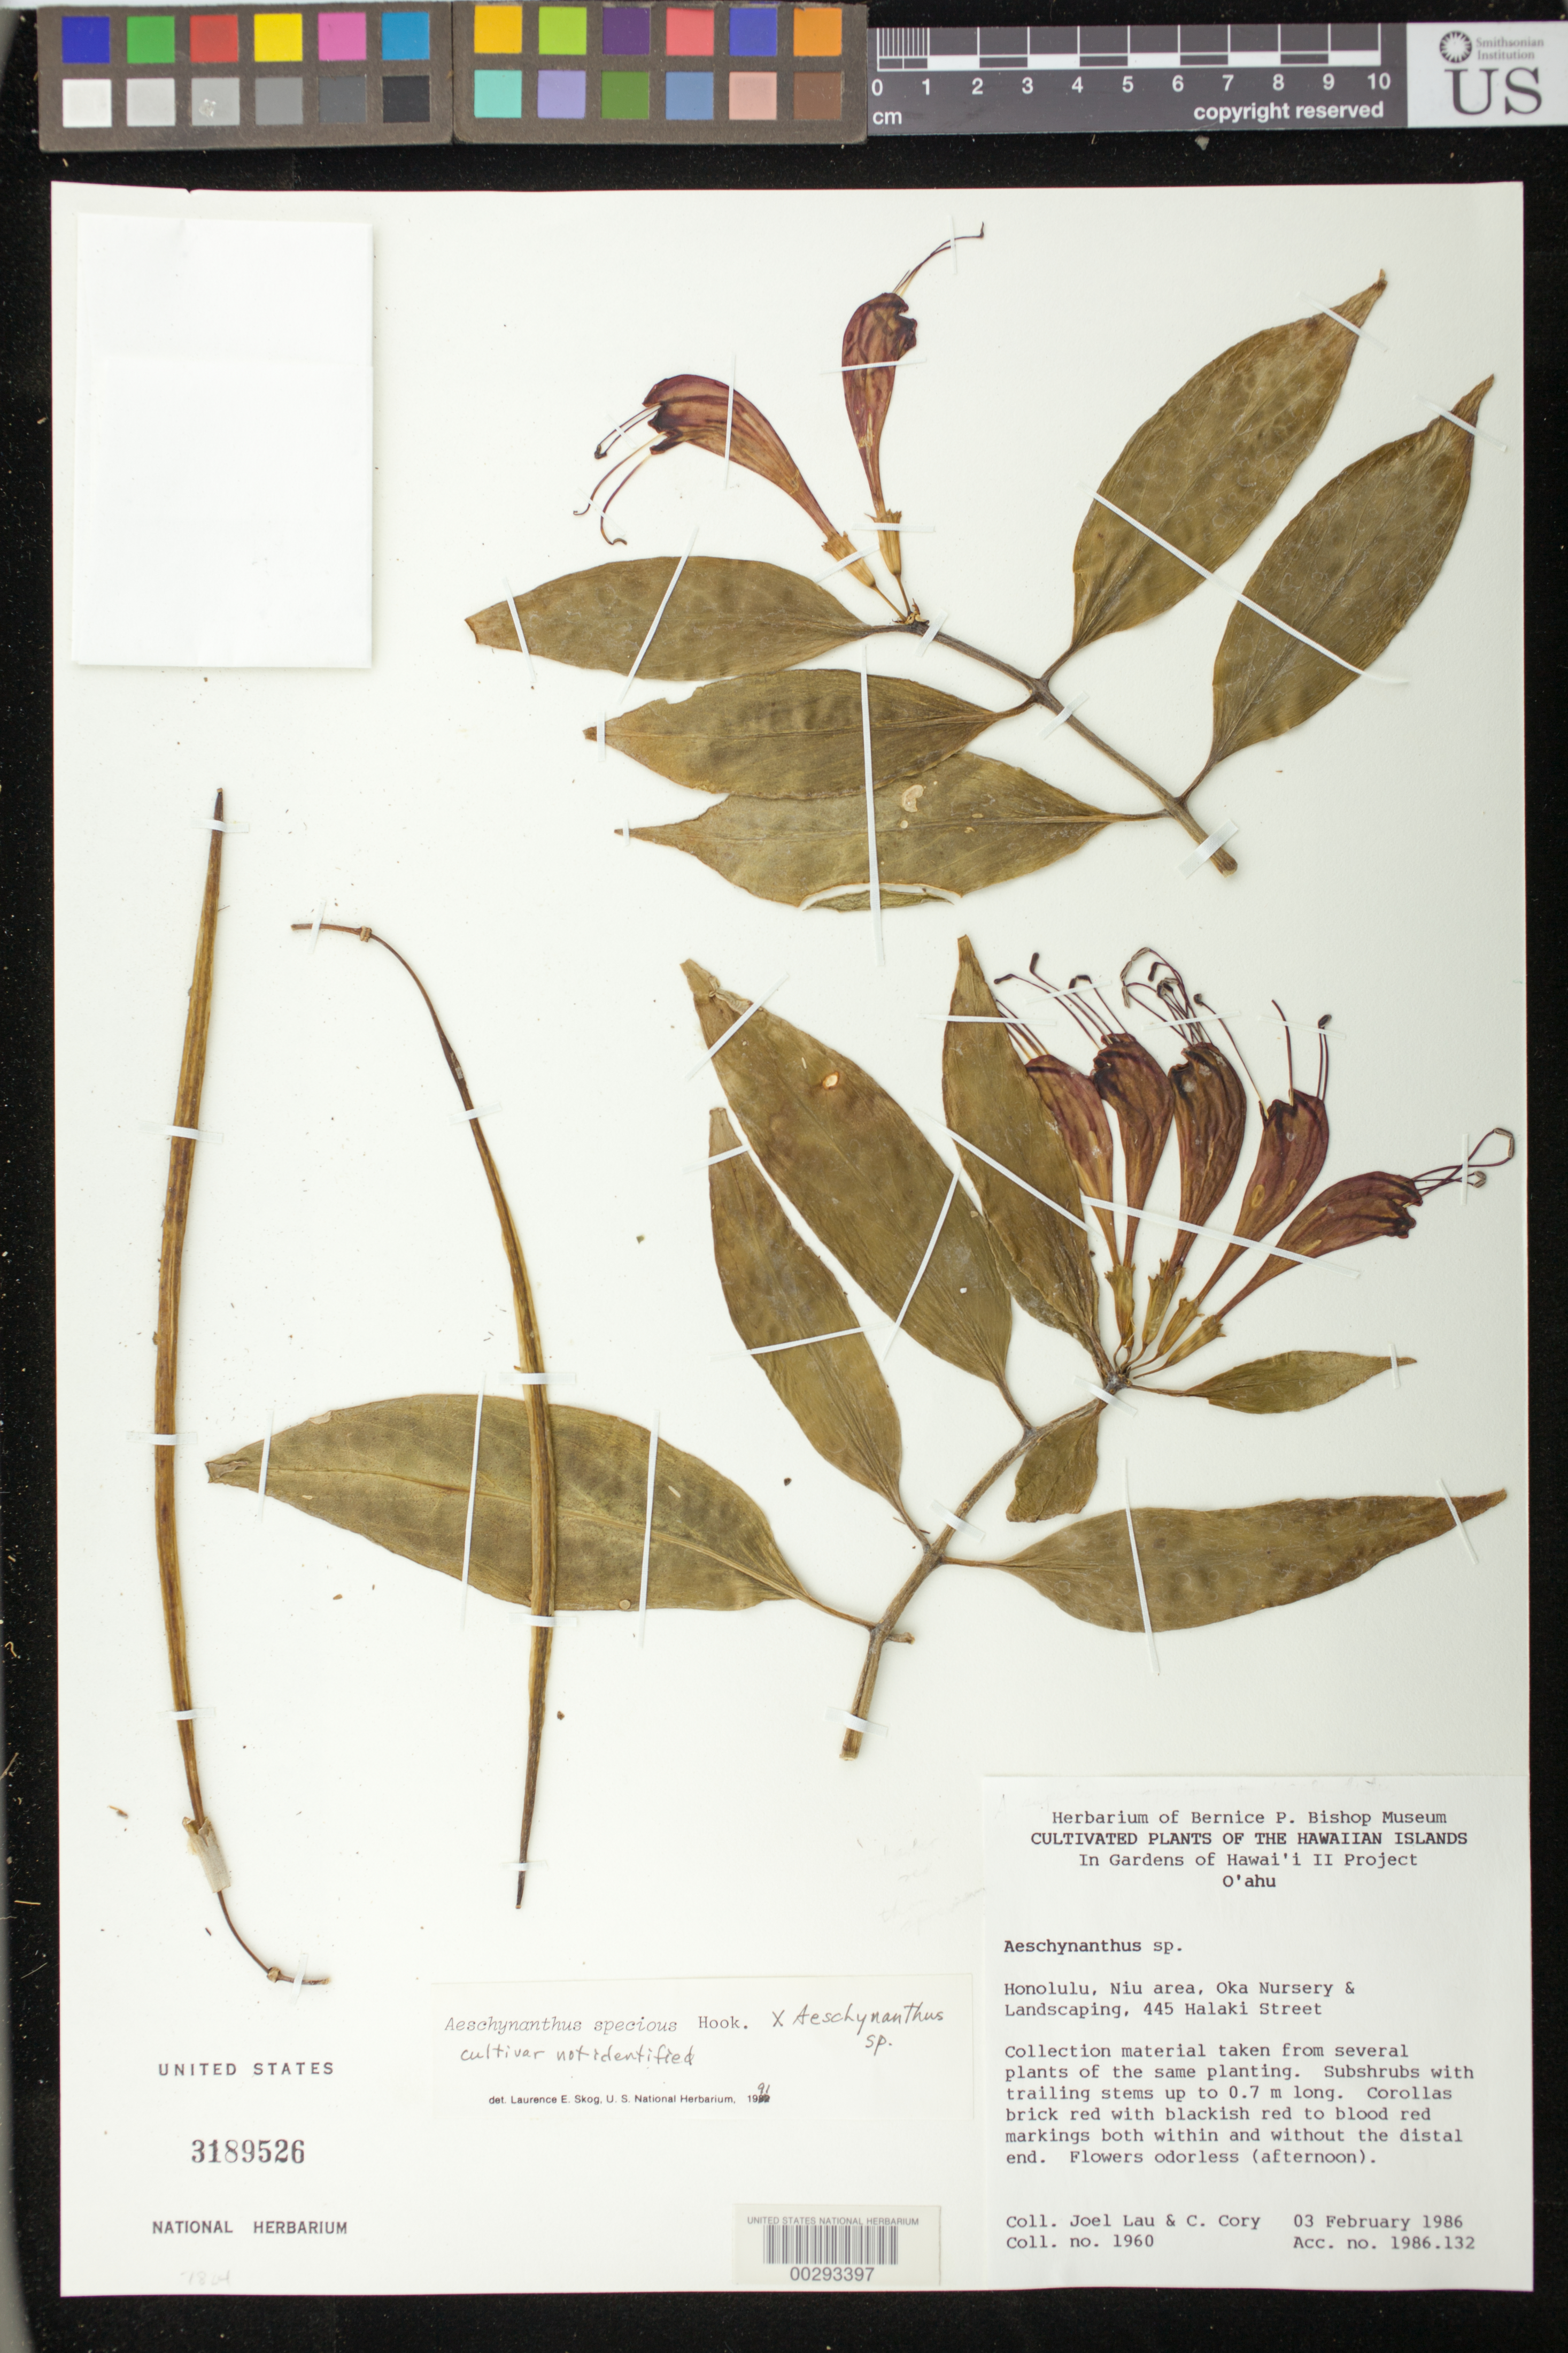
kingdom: Plantae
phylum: Tracheophyta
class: Magnoliopsida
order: Lamiales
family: Gesneriaceae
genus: Aeschynanthus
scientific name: Aeschynanthus speciosus x A. sp.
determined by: Skog, Laurence E.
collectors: J. Lau & C. Croy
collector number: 1960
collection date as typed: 03 Feb 1986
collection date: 1986-02-03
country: United States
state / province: Hawaii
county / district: Honolulu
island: Oahu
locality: Oahu I., Honolulu, Niu, Oka Nursery and Landscaping, 445 Halaki St.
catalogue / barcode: US 3189526